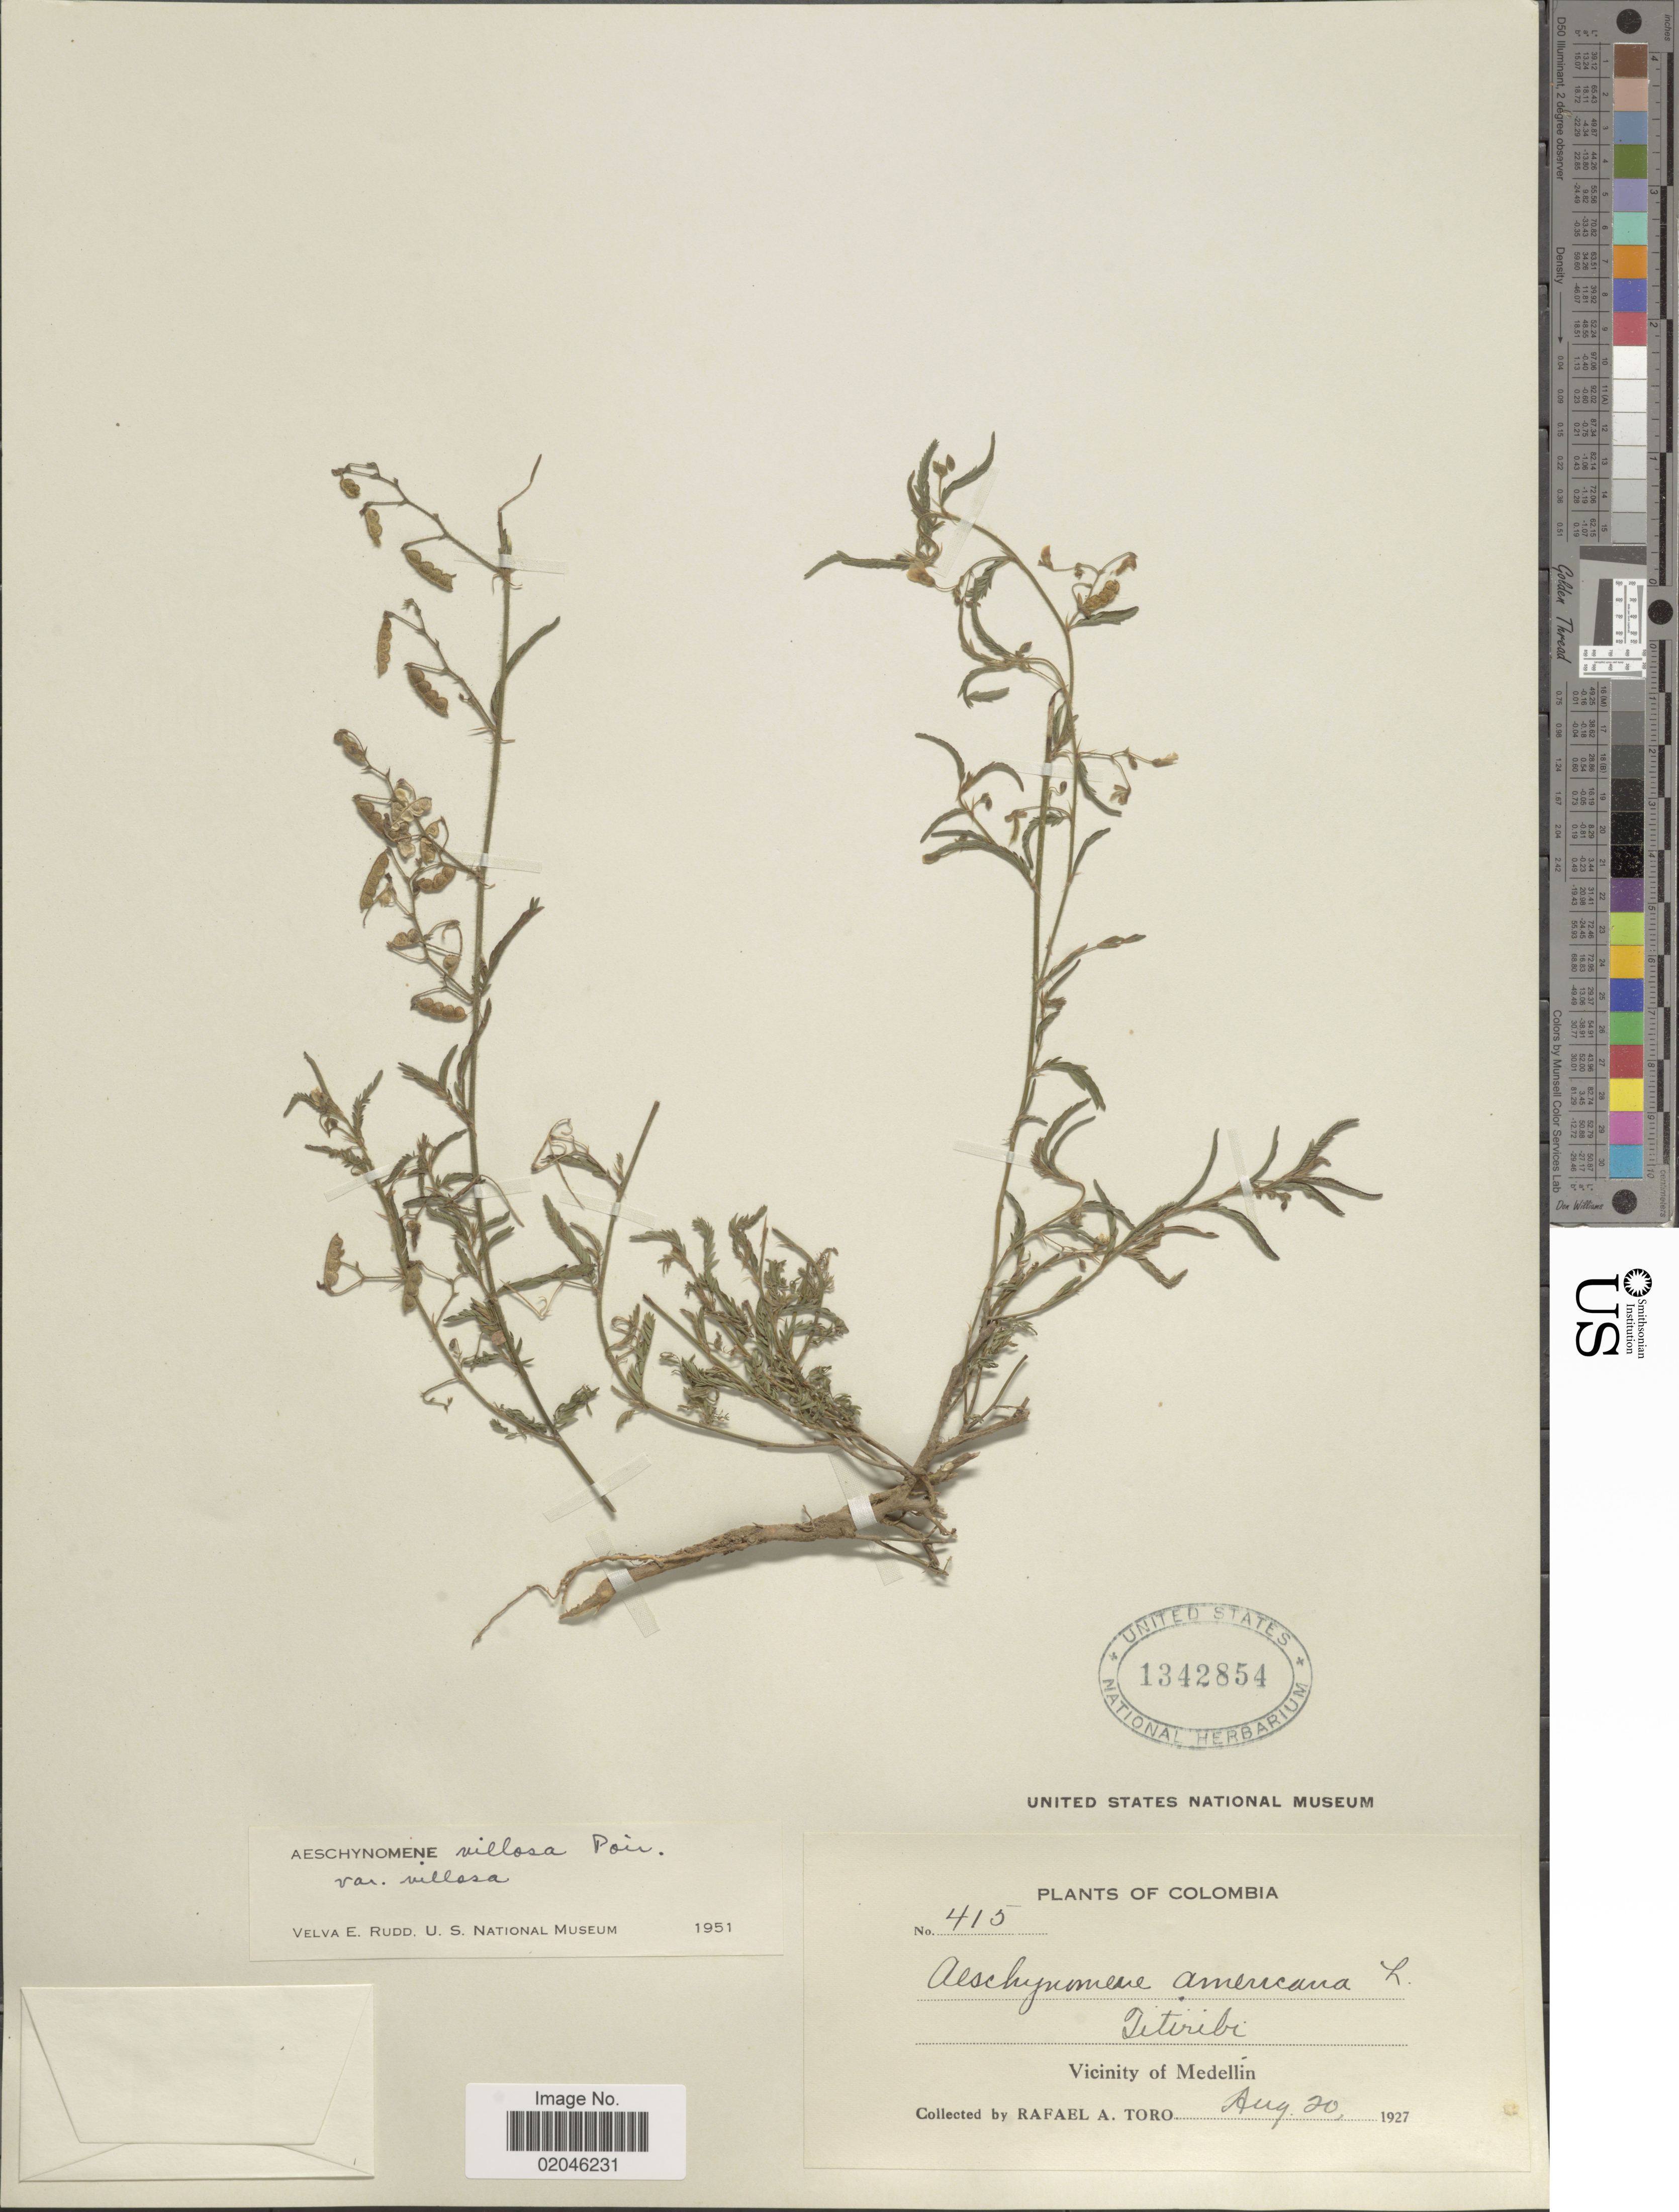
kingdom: Plantae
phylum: Tracheophyta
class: Magnoliopsida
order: Fabales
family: Fabaceae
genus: Aeschynomene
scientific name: Aeschynomene villosa var. villosa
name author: Poir.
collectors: R. A. Toro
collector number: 415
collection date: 1927-08-20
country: Colombia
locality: Jitiribi, vicinity of Medellin.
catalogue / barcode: US 1342854